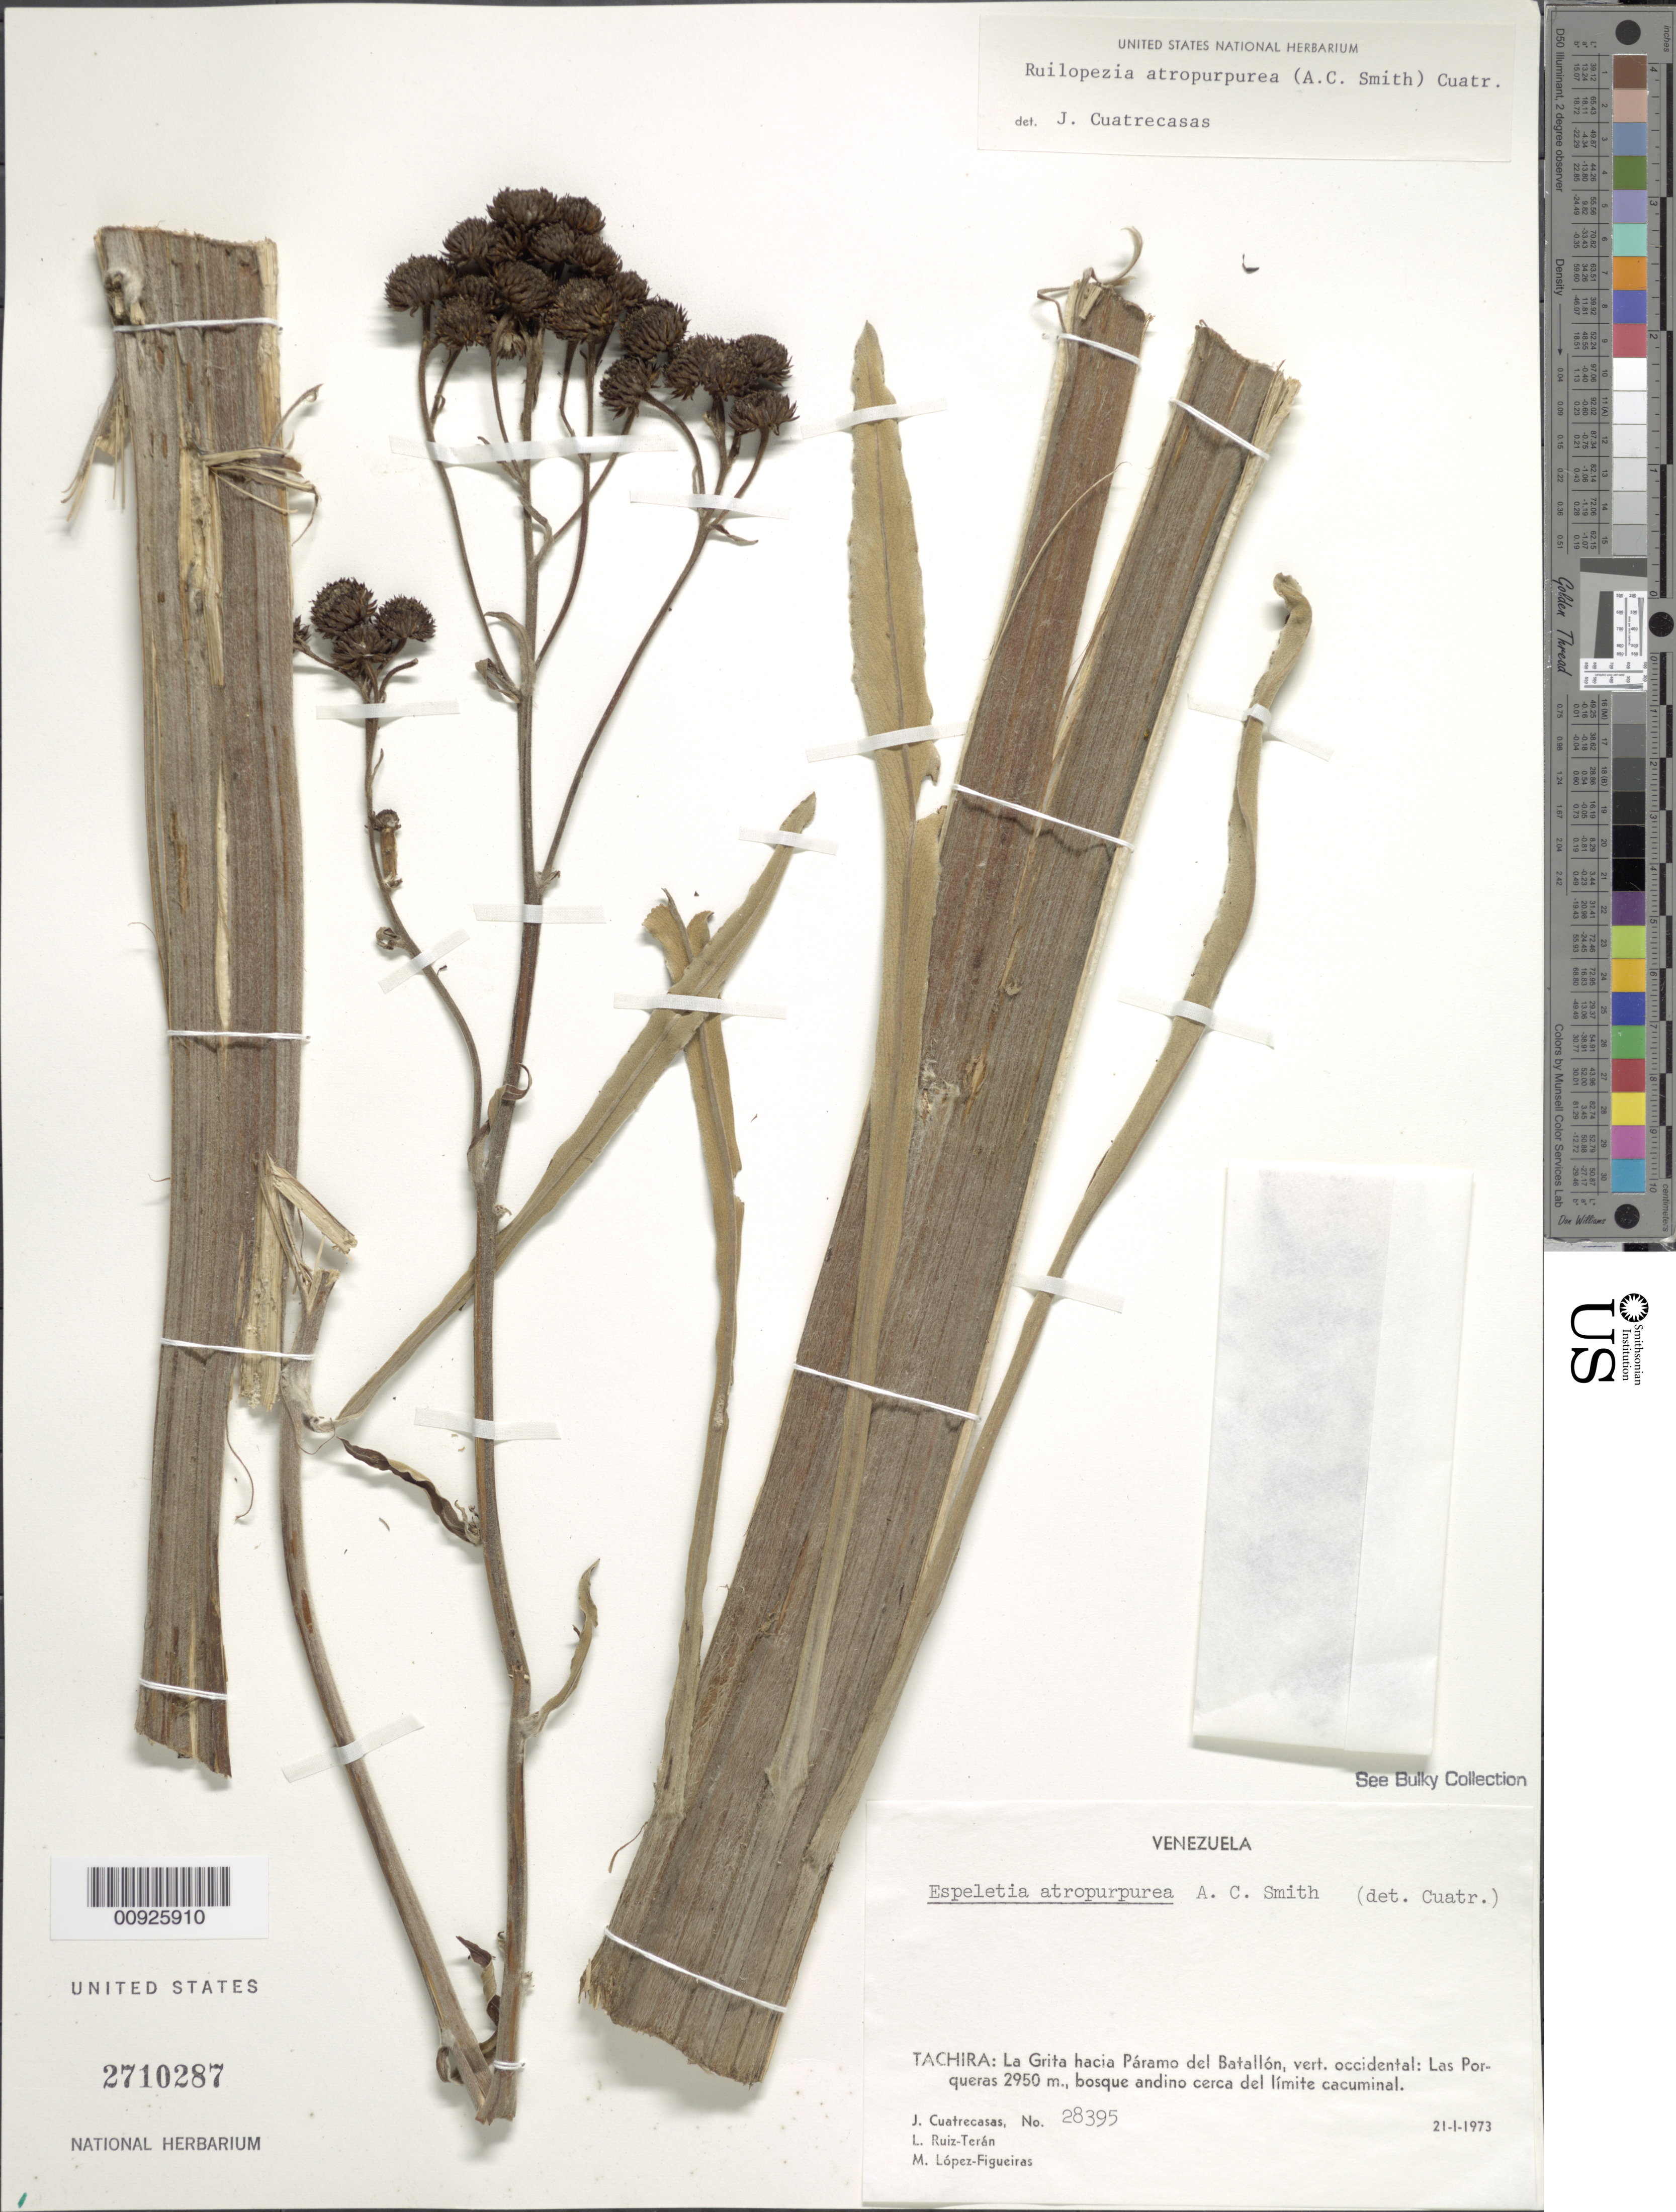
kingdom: Plantae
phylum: Tracheophyta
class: Magnoliopsida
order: Asterales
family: Asteraceae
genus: Ruilopezia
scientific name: Ruilopezia atropurpurea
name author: (A.C. Sm.) Cuatrec.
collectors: J. Cuatrecasas, L. E. Ruíz-Terán & M. López Figueiras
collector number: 28395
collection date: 1973-01-21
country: Venezuela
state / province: Táchira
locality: la Grita hacia el P. del Batallón, vert. Occidental: Las Porqueras.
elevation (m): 2950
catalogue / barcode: US 2710287